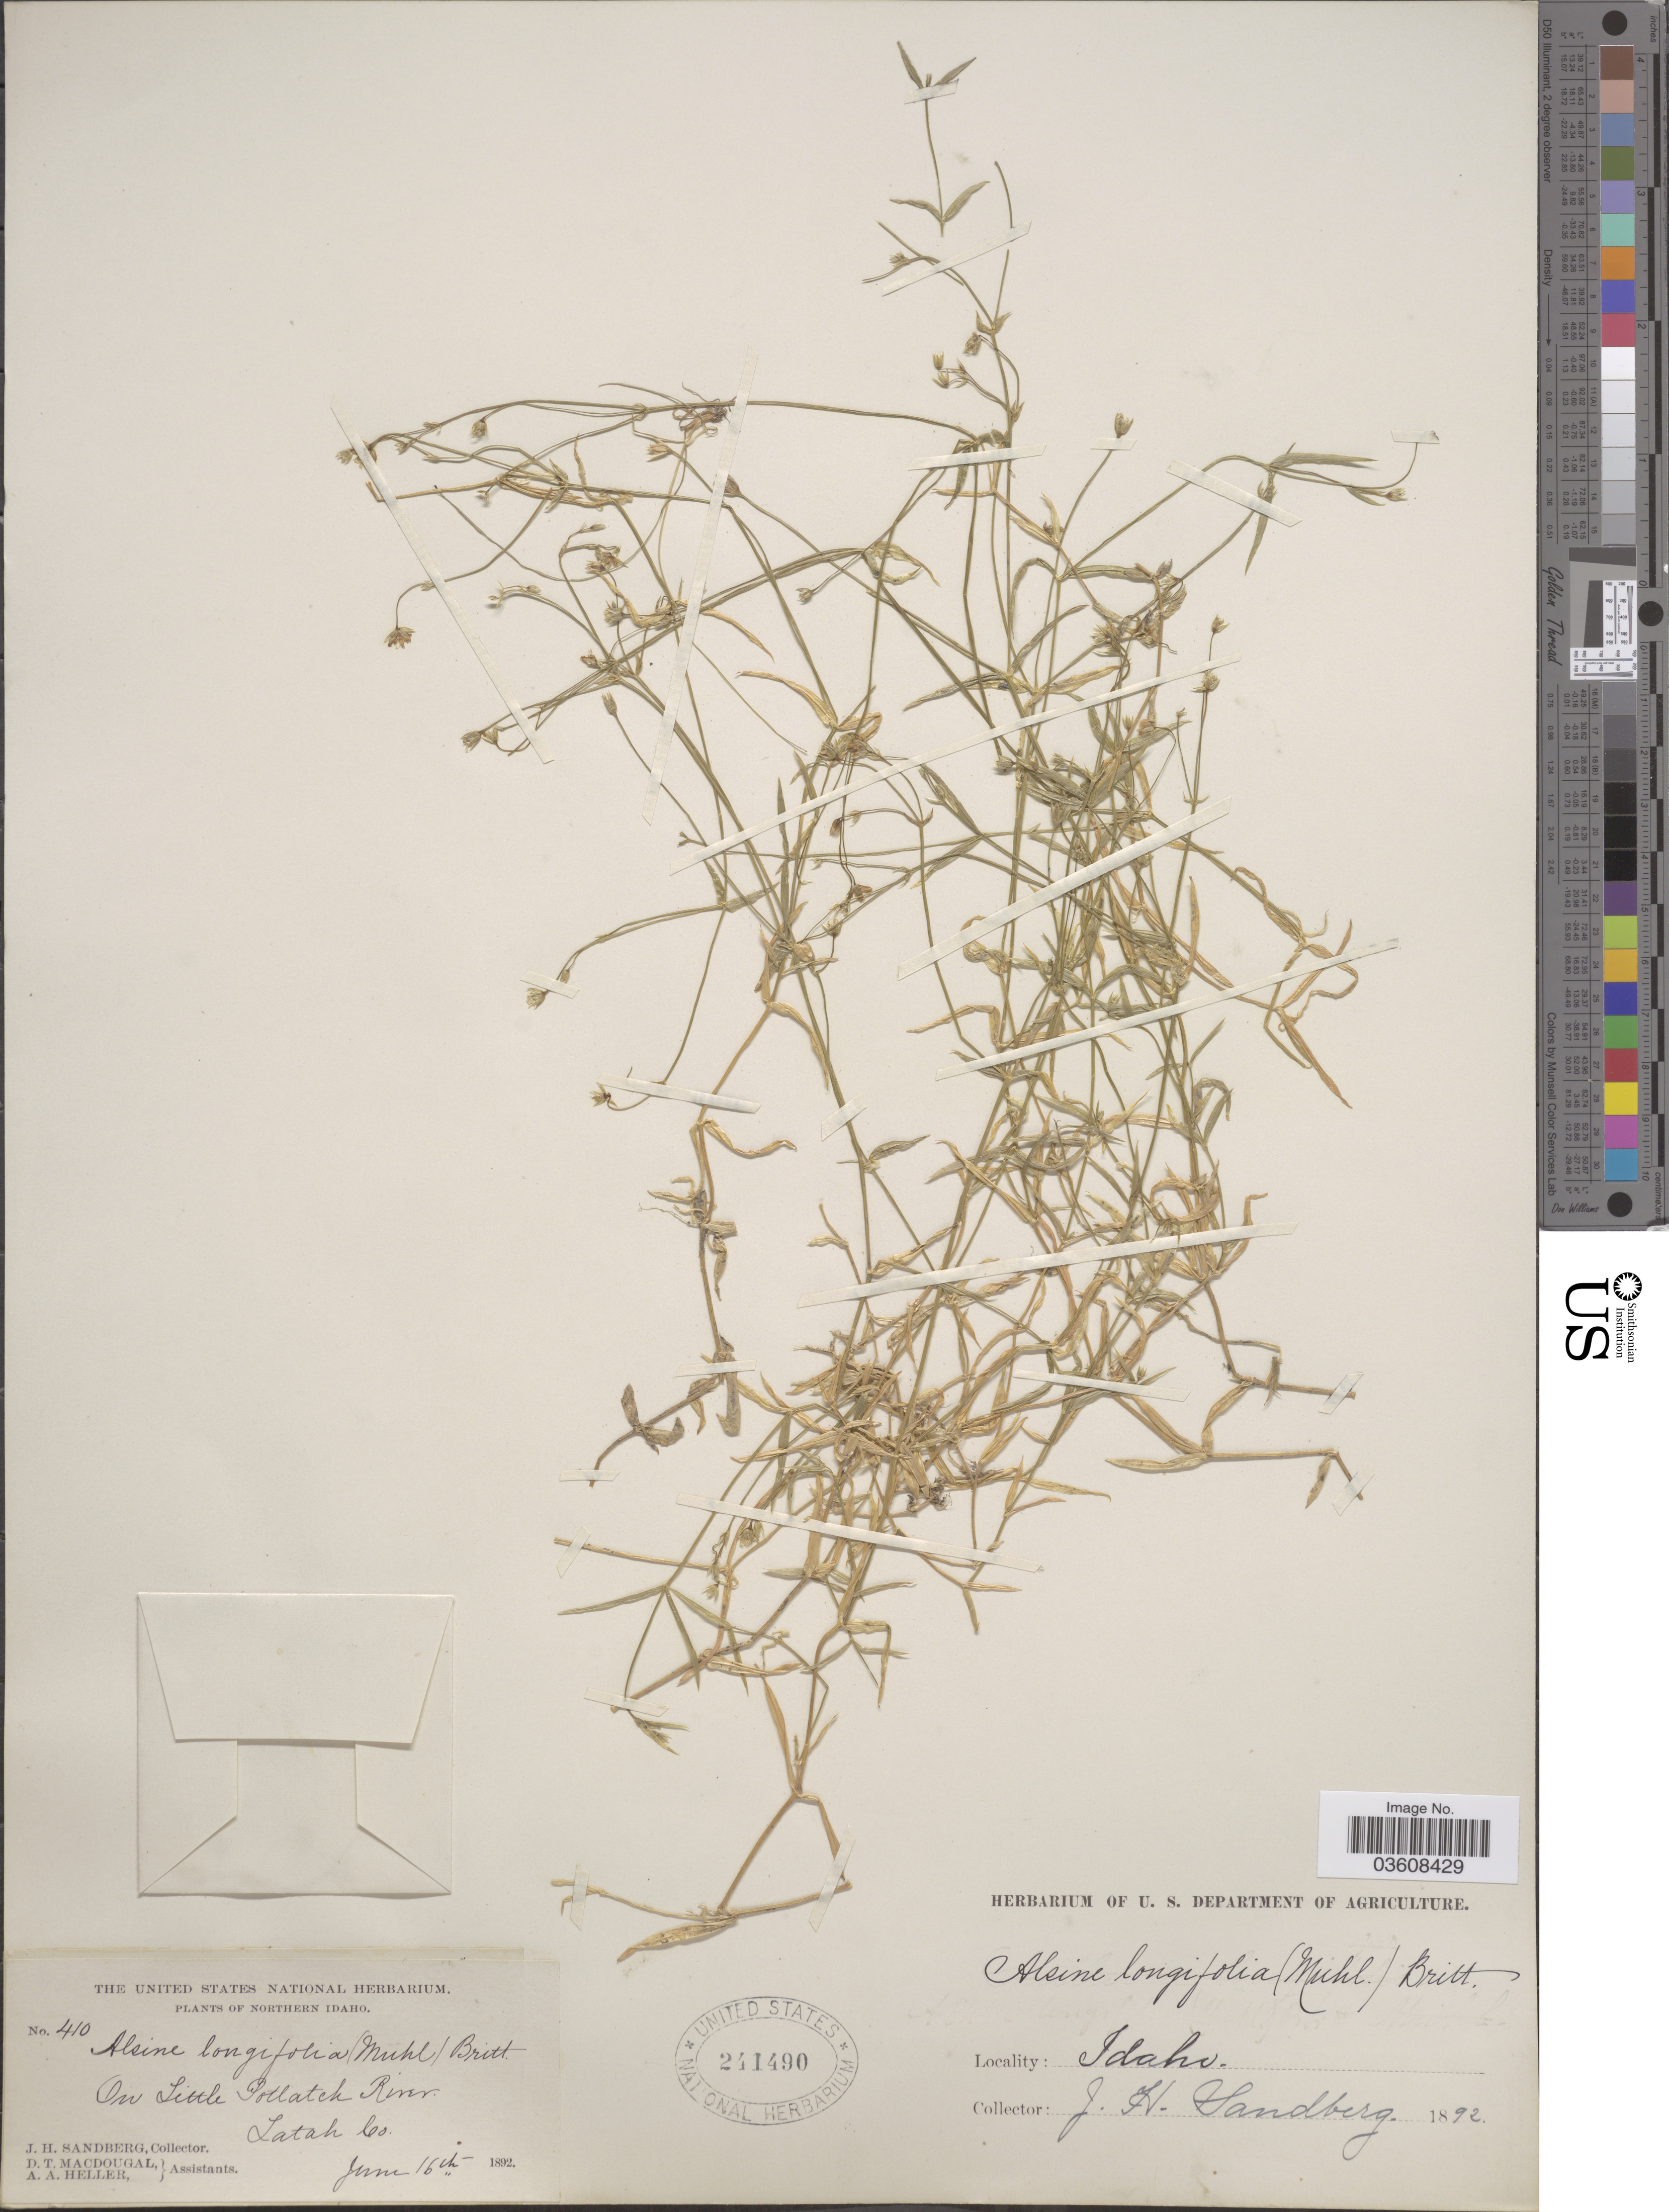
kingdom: Plantae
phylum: Tracheophyta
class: Magnoliopsida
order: Caryophyllales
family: Caryophyllaceae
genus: Stellaria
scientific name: Stellaria longifolia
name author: Muhl. ex Willd.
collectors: J. H. Sandberg, D. T. MacDougal & A. A. Heller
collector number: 410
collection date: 1892-06-16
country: United States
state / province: Idaho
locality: Northern Idaho. On Little Potlatch River. Latah Co.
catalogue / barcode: US 241490